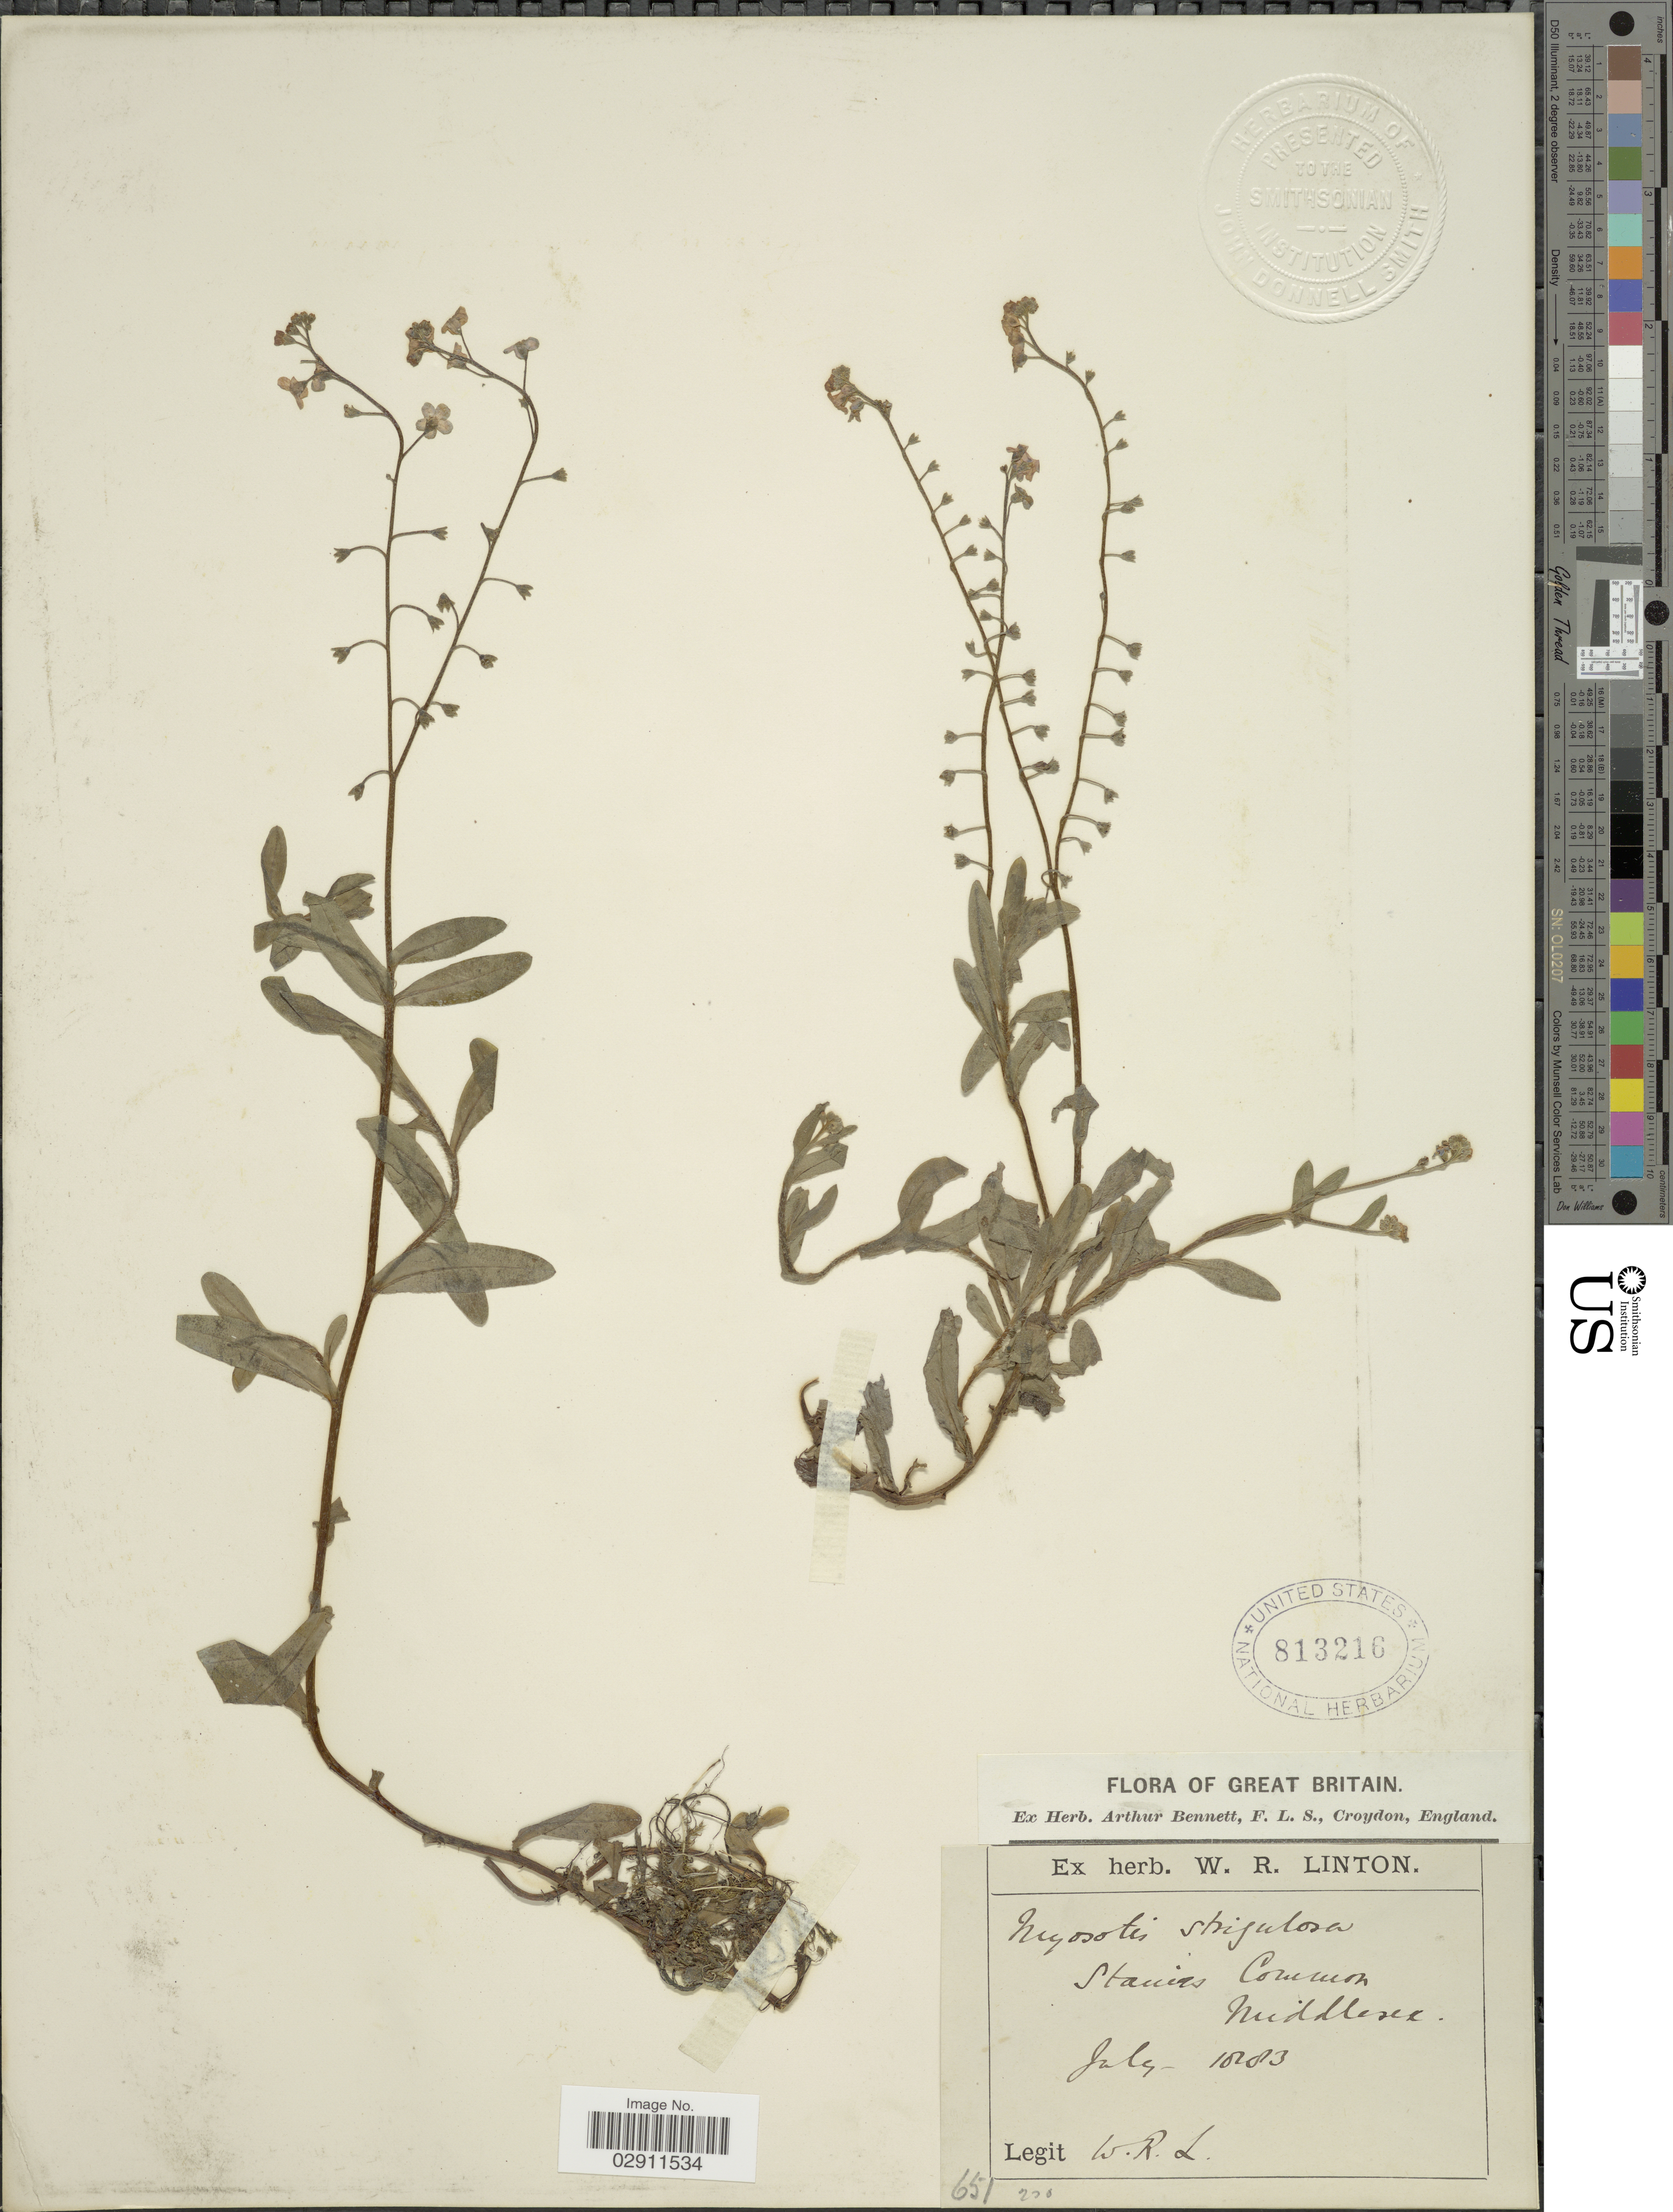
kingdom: Plantae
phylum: Tracheophyta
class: Magnoliopsida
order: Boraginales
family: Boraginaceae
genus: Myosotis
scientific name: Myosotis strigulosa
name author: Rchb.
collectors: W. Linton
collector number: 651/220*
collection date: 1882-07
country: United Kingdom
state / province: England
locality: Great Britain, Middlesex.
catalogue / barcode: US 813216